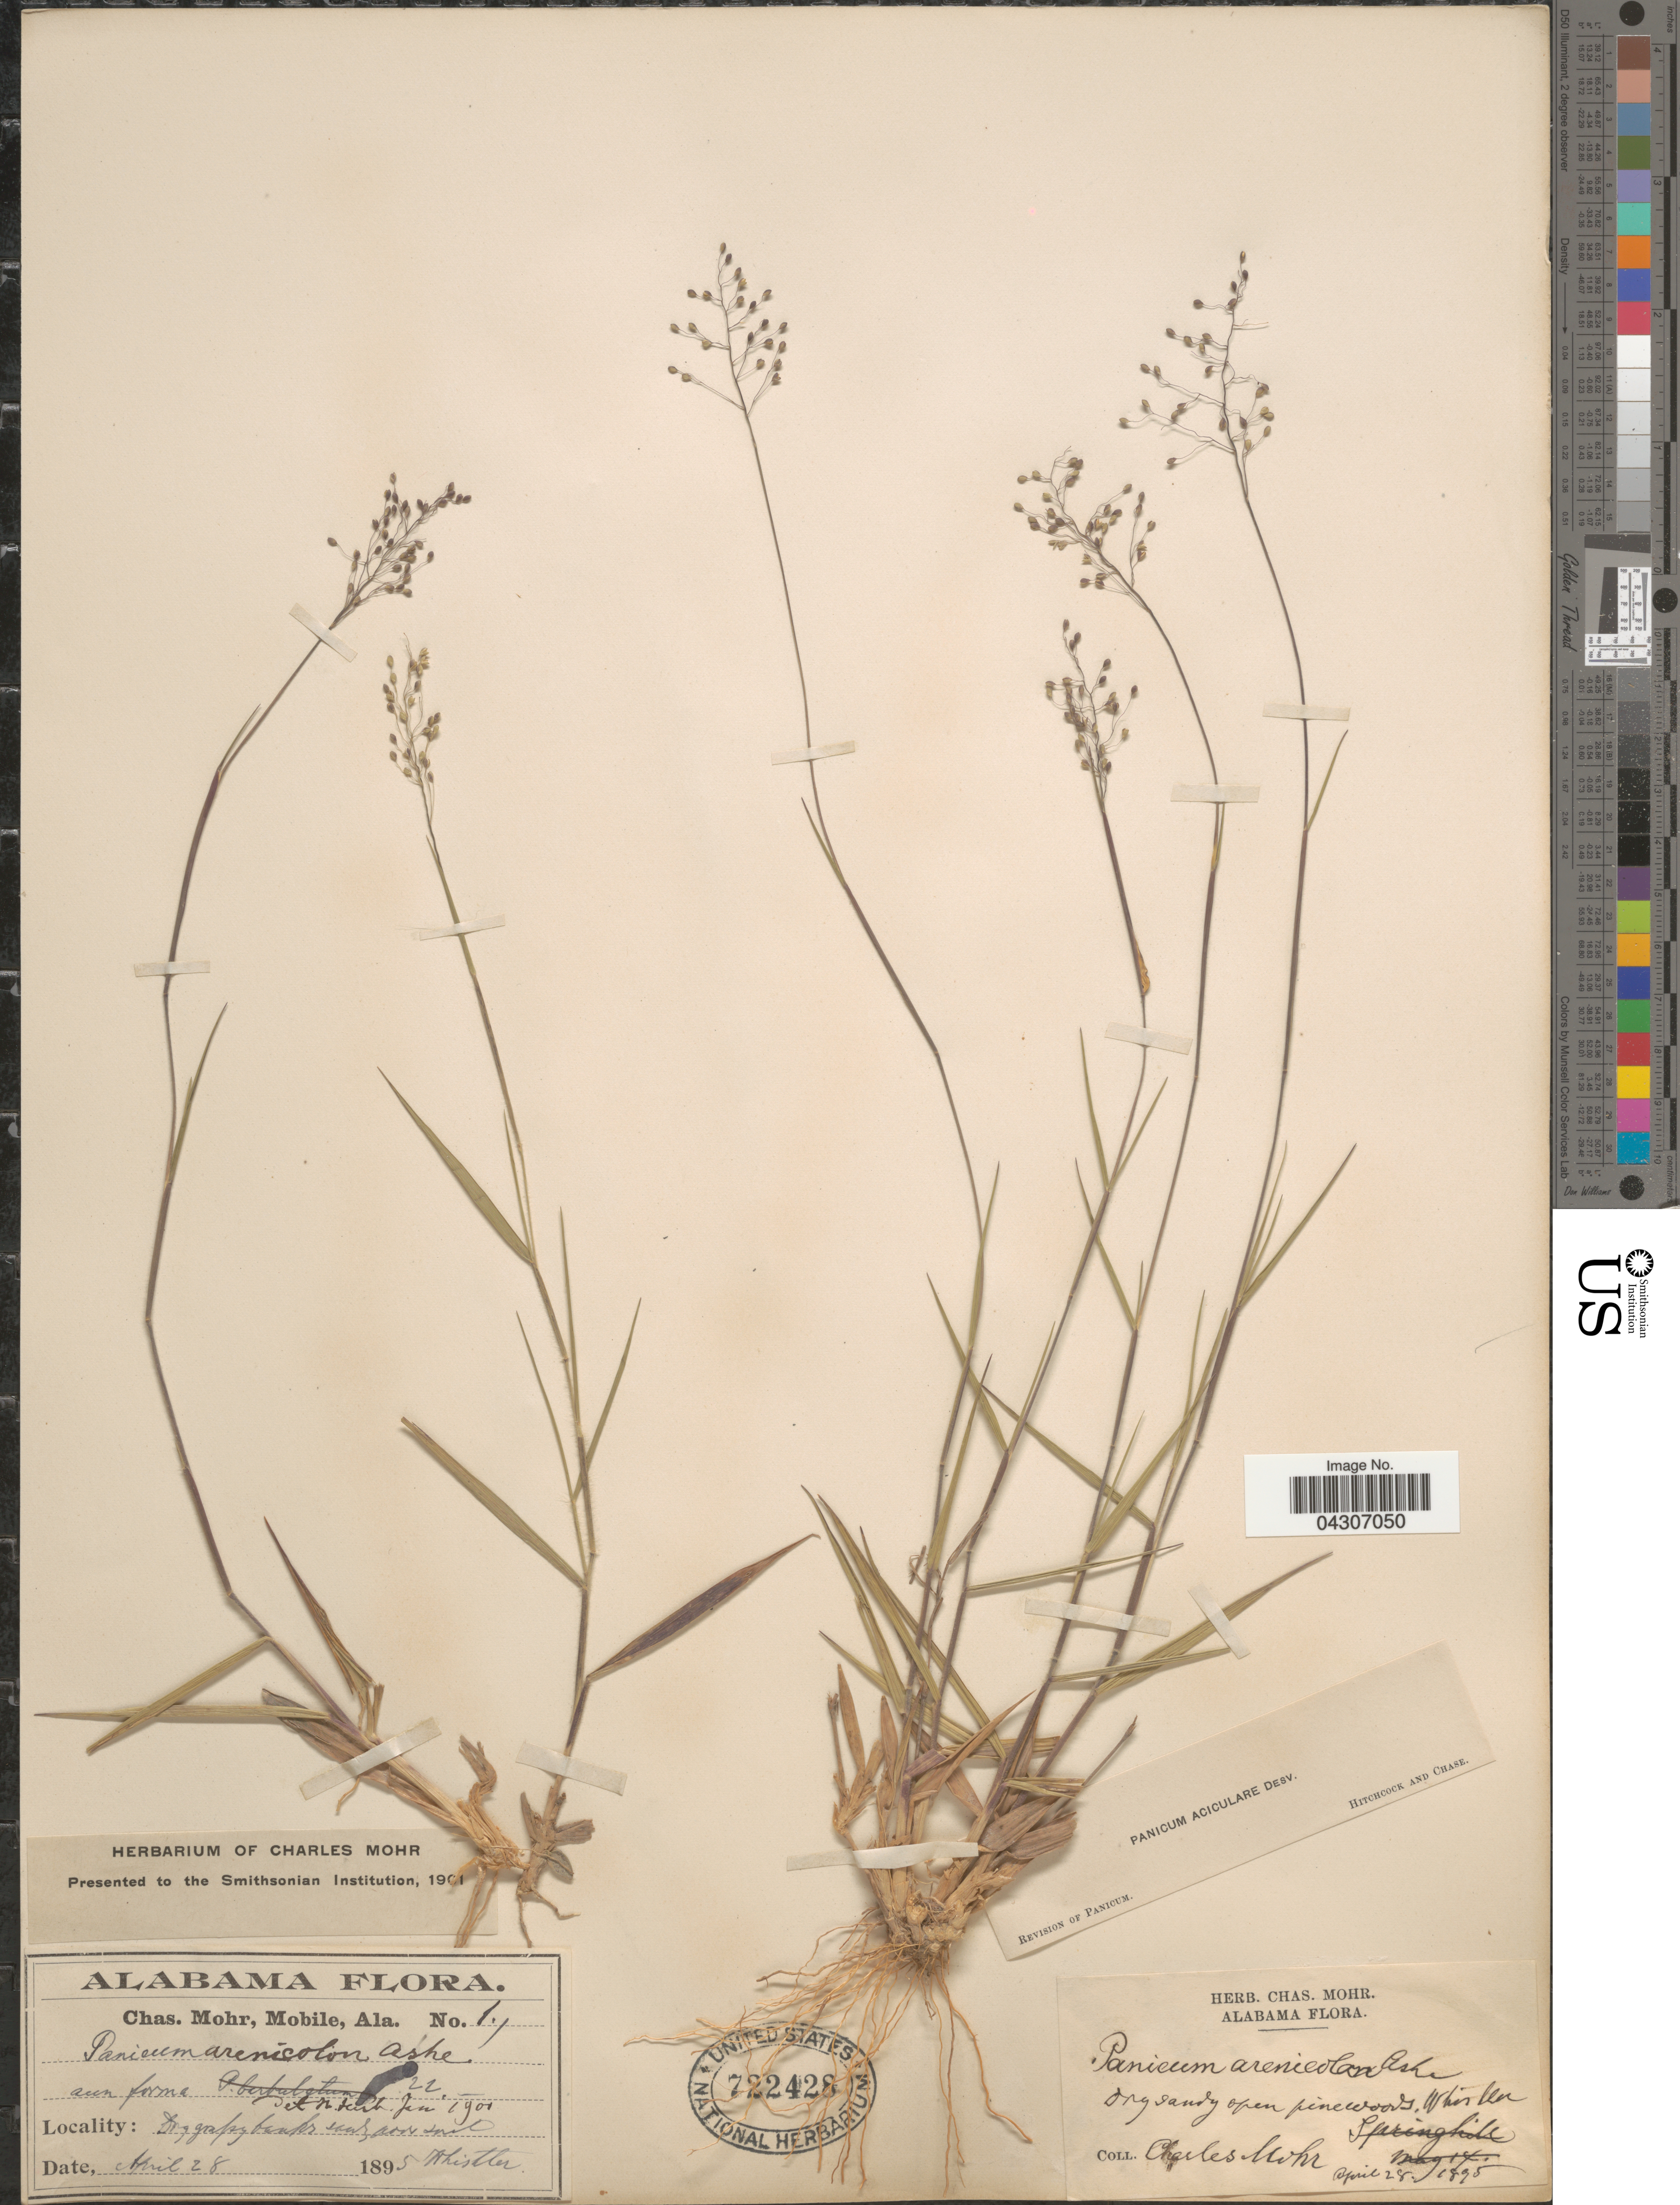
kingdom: Plantae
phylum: Tracheophyta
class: Liliopsida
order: Poales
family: Poaceae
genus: Dichanthelium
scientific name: Dichanthelium aciculare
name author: (Desv. ex Poir.) Gould & C.A. Clark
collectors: Mohr, C. T. (herbarium)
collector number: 1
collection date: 1895-04-28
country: United States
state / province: Alabama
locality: Whistler.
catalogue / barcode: US 722428